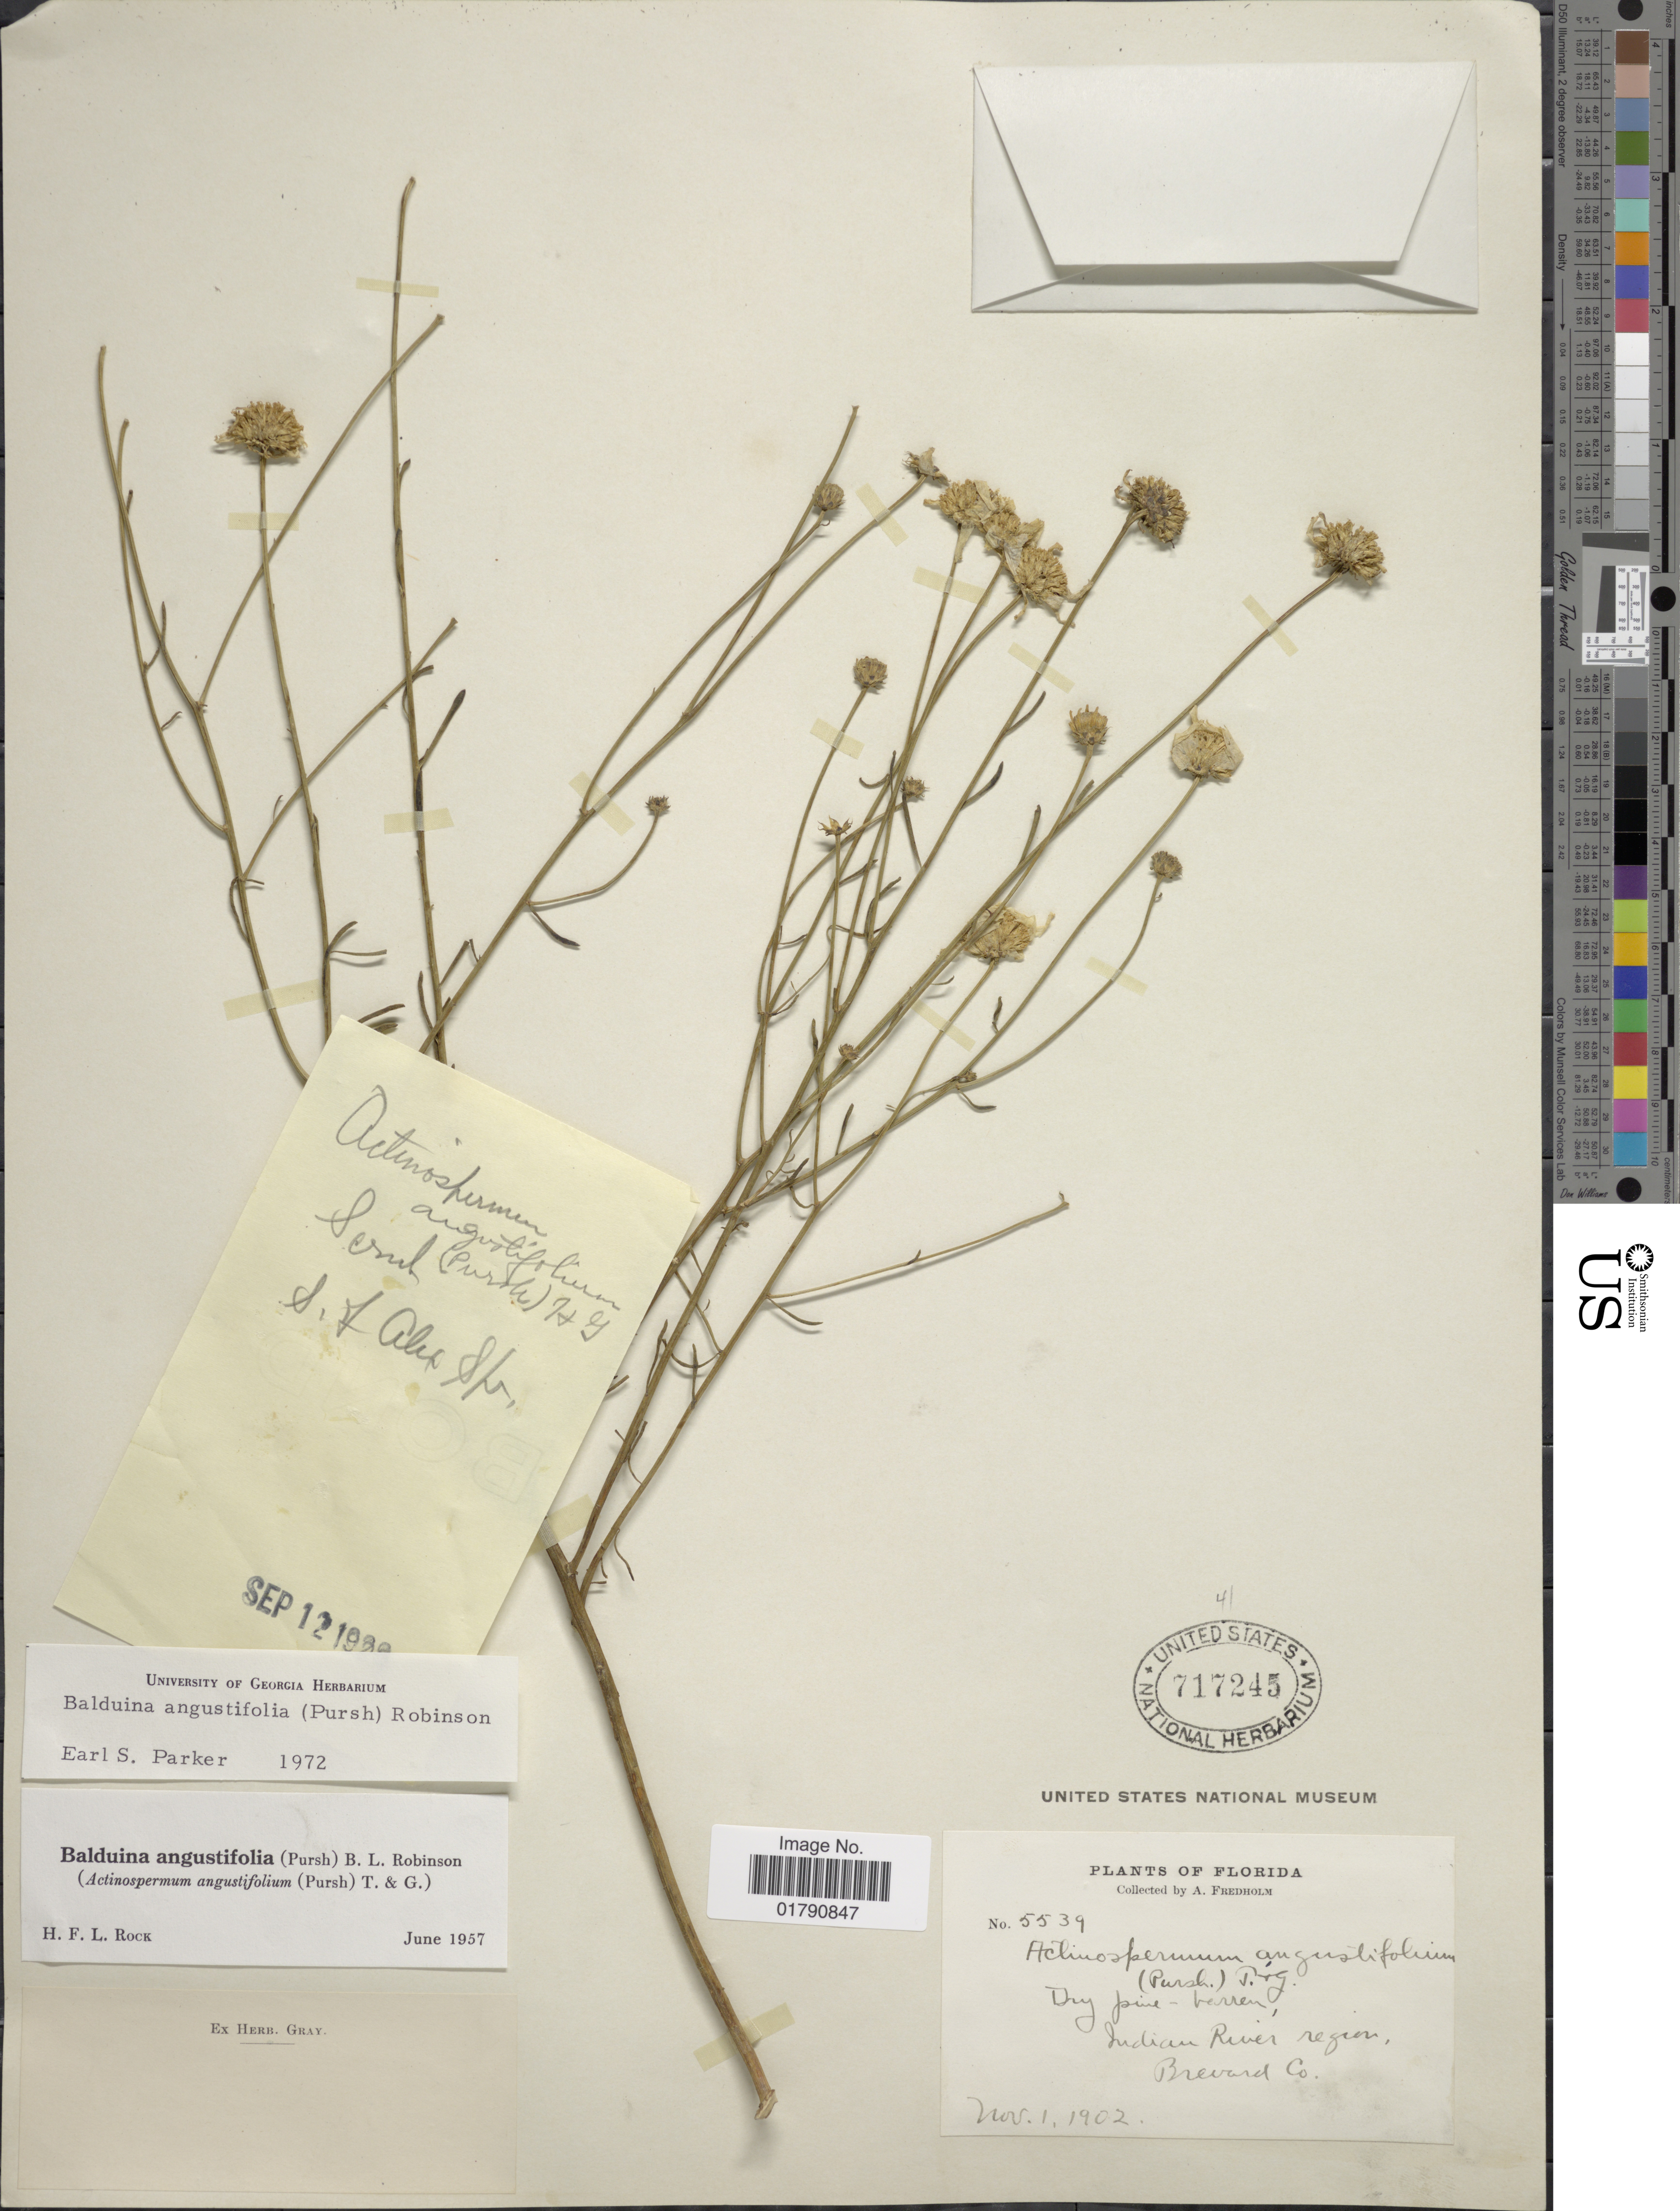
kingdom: Plantae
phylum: Tracheophyta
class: Magnoliopsida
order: Asterales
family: Asteraceae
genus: Balduina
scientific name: Balduina angustifolia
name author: (Pursh) B.L. Rob.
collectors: A. Fredholm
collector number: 5539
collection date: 1902-11-01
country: United States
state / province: Florida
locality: Indian River region, Brevard Co.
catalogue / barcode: US 717245